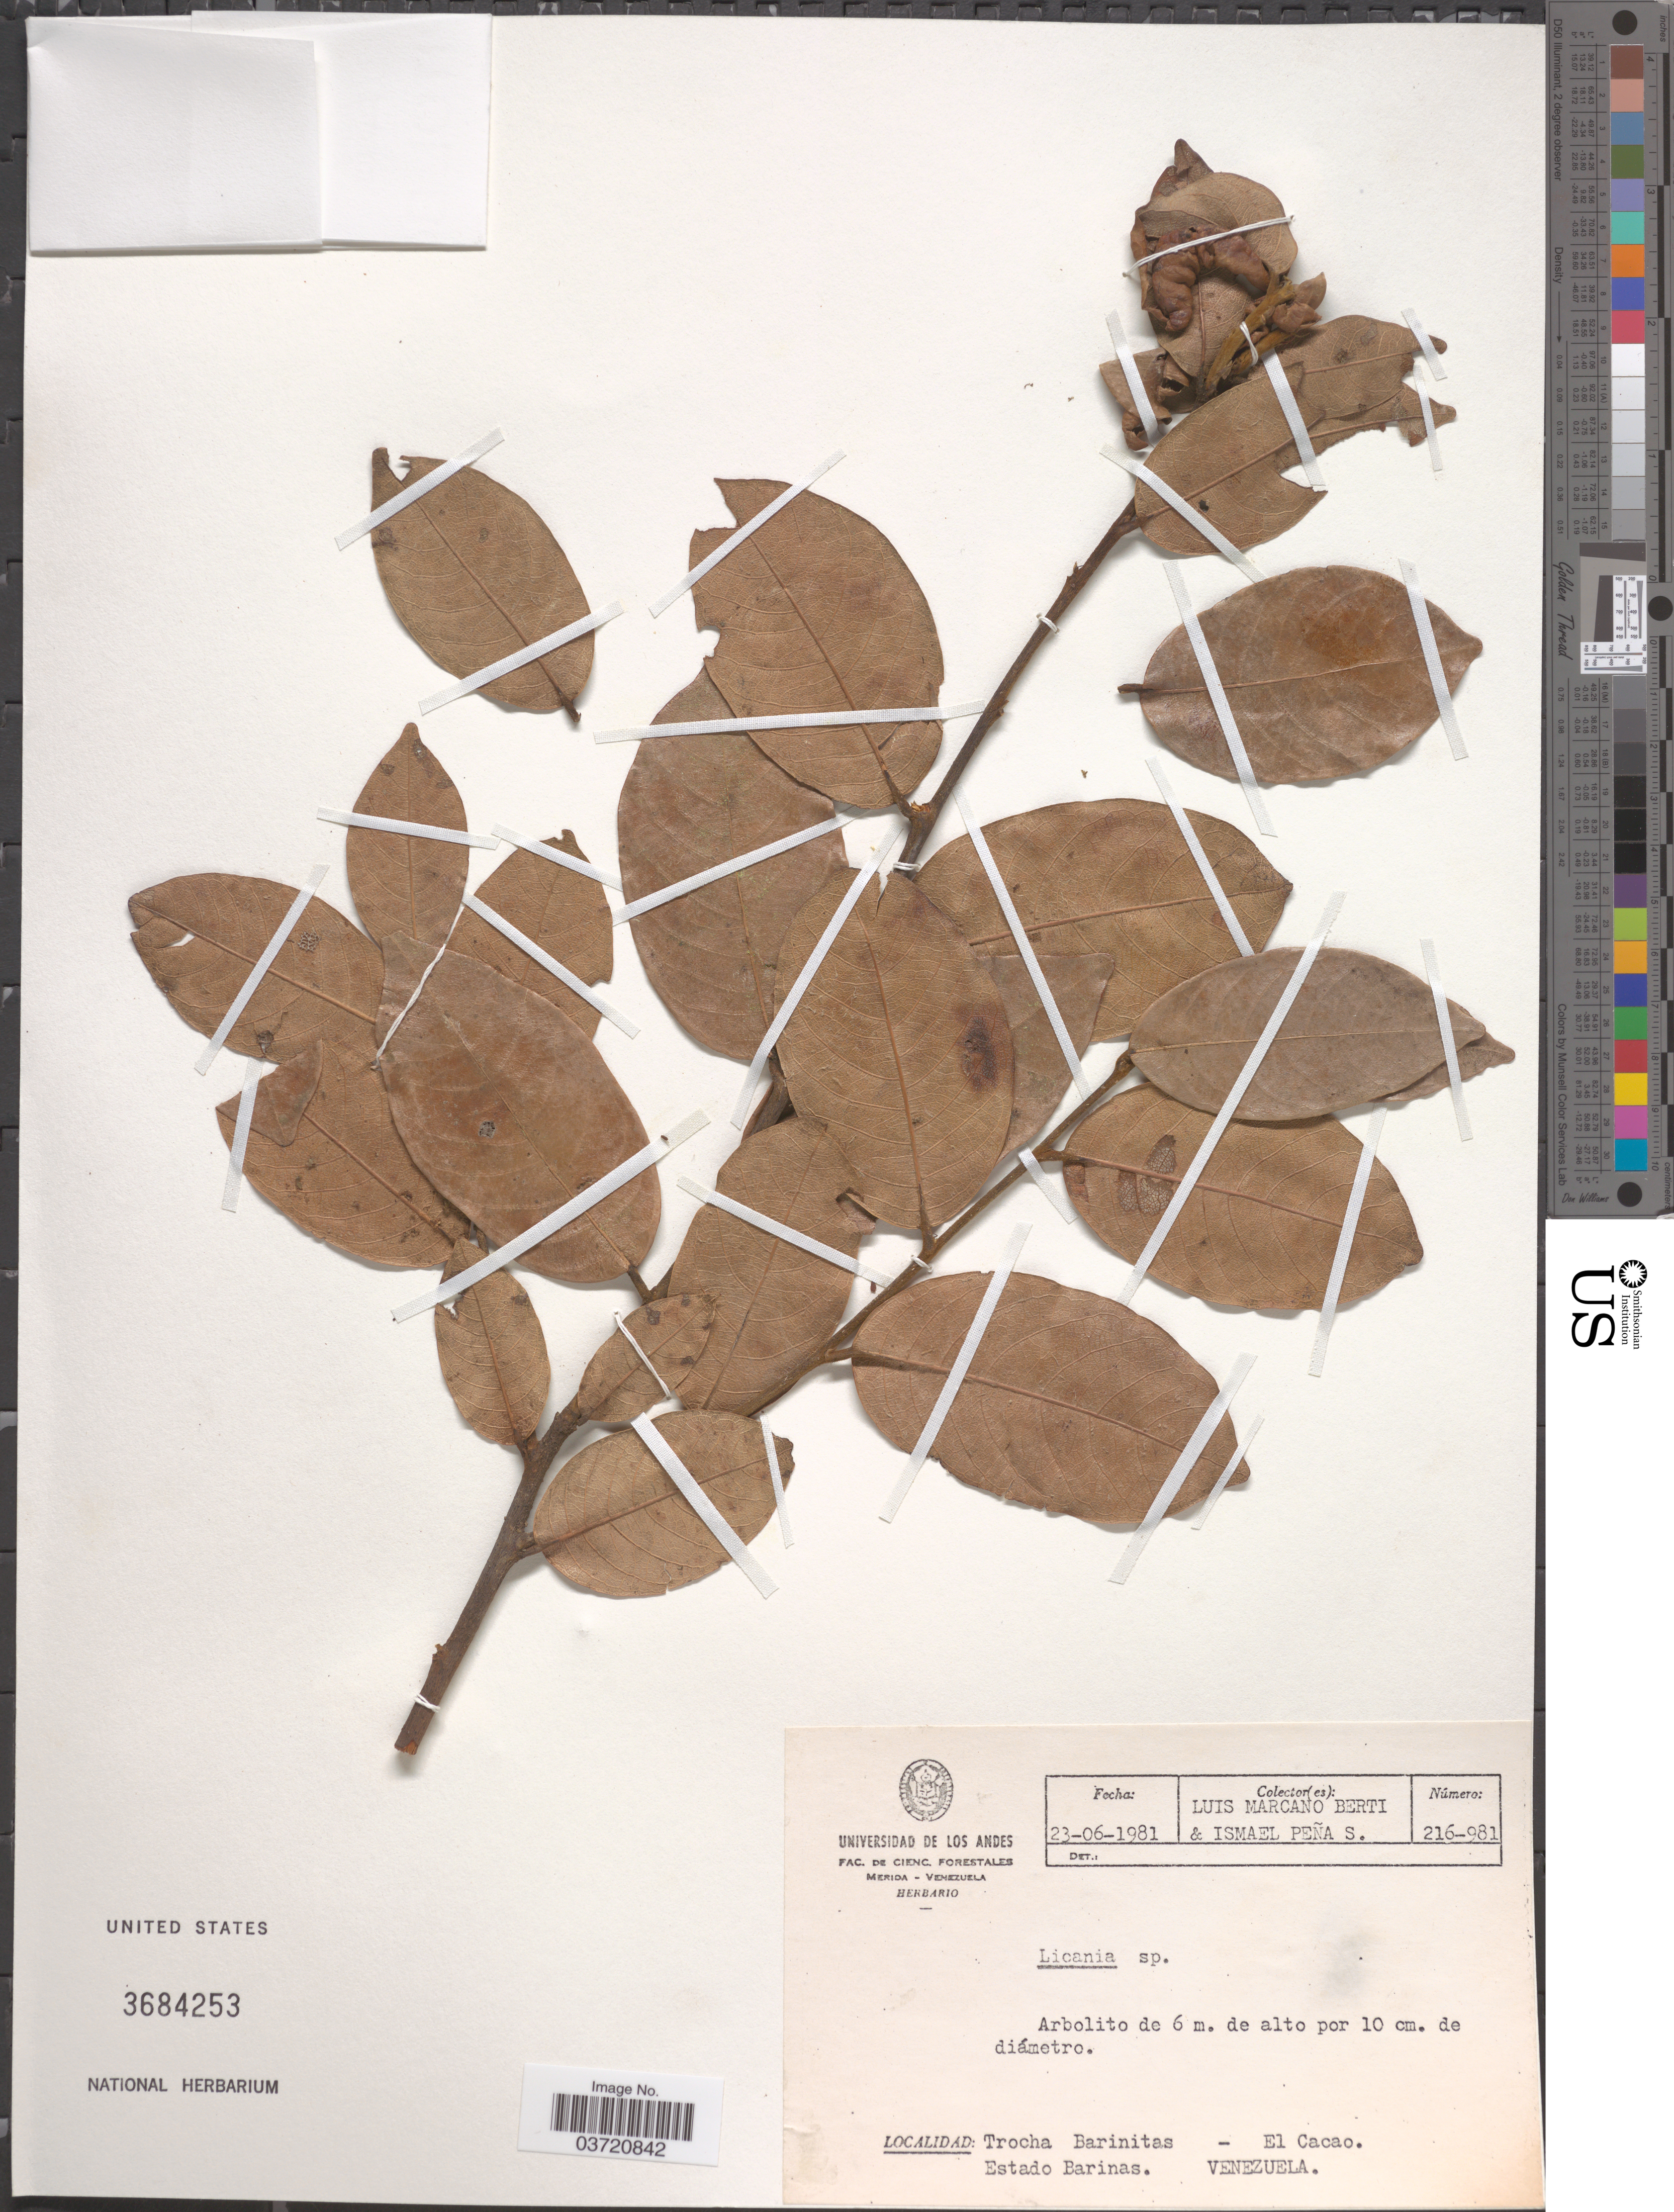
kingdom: Plantae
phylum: Tracheophyta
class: Magnoliopsida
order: Malpighiales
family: Chrysobalanaceae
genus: Licania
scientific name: Licania sp.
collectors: L. Marcano-Berti & I. Peña S.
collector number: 216-981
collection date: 1981-06-23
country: Venezuela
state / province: Barinas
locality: Trocha Barinitas - El Cacao.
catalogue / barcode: US 3684253